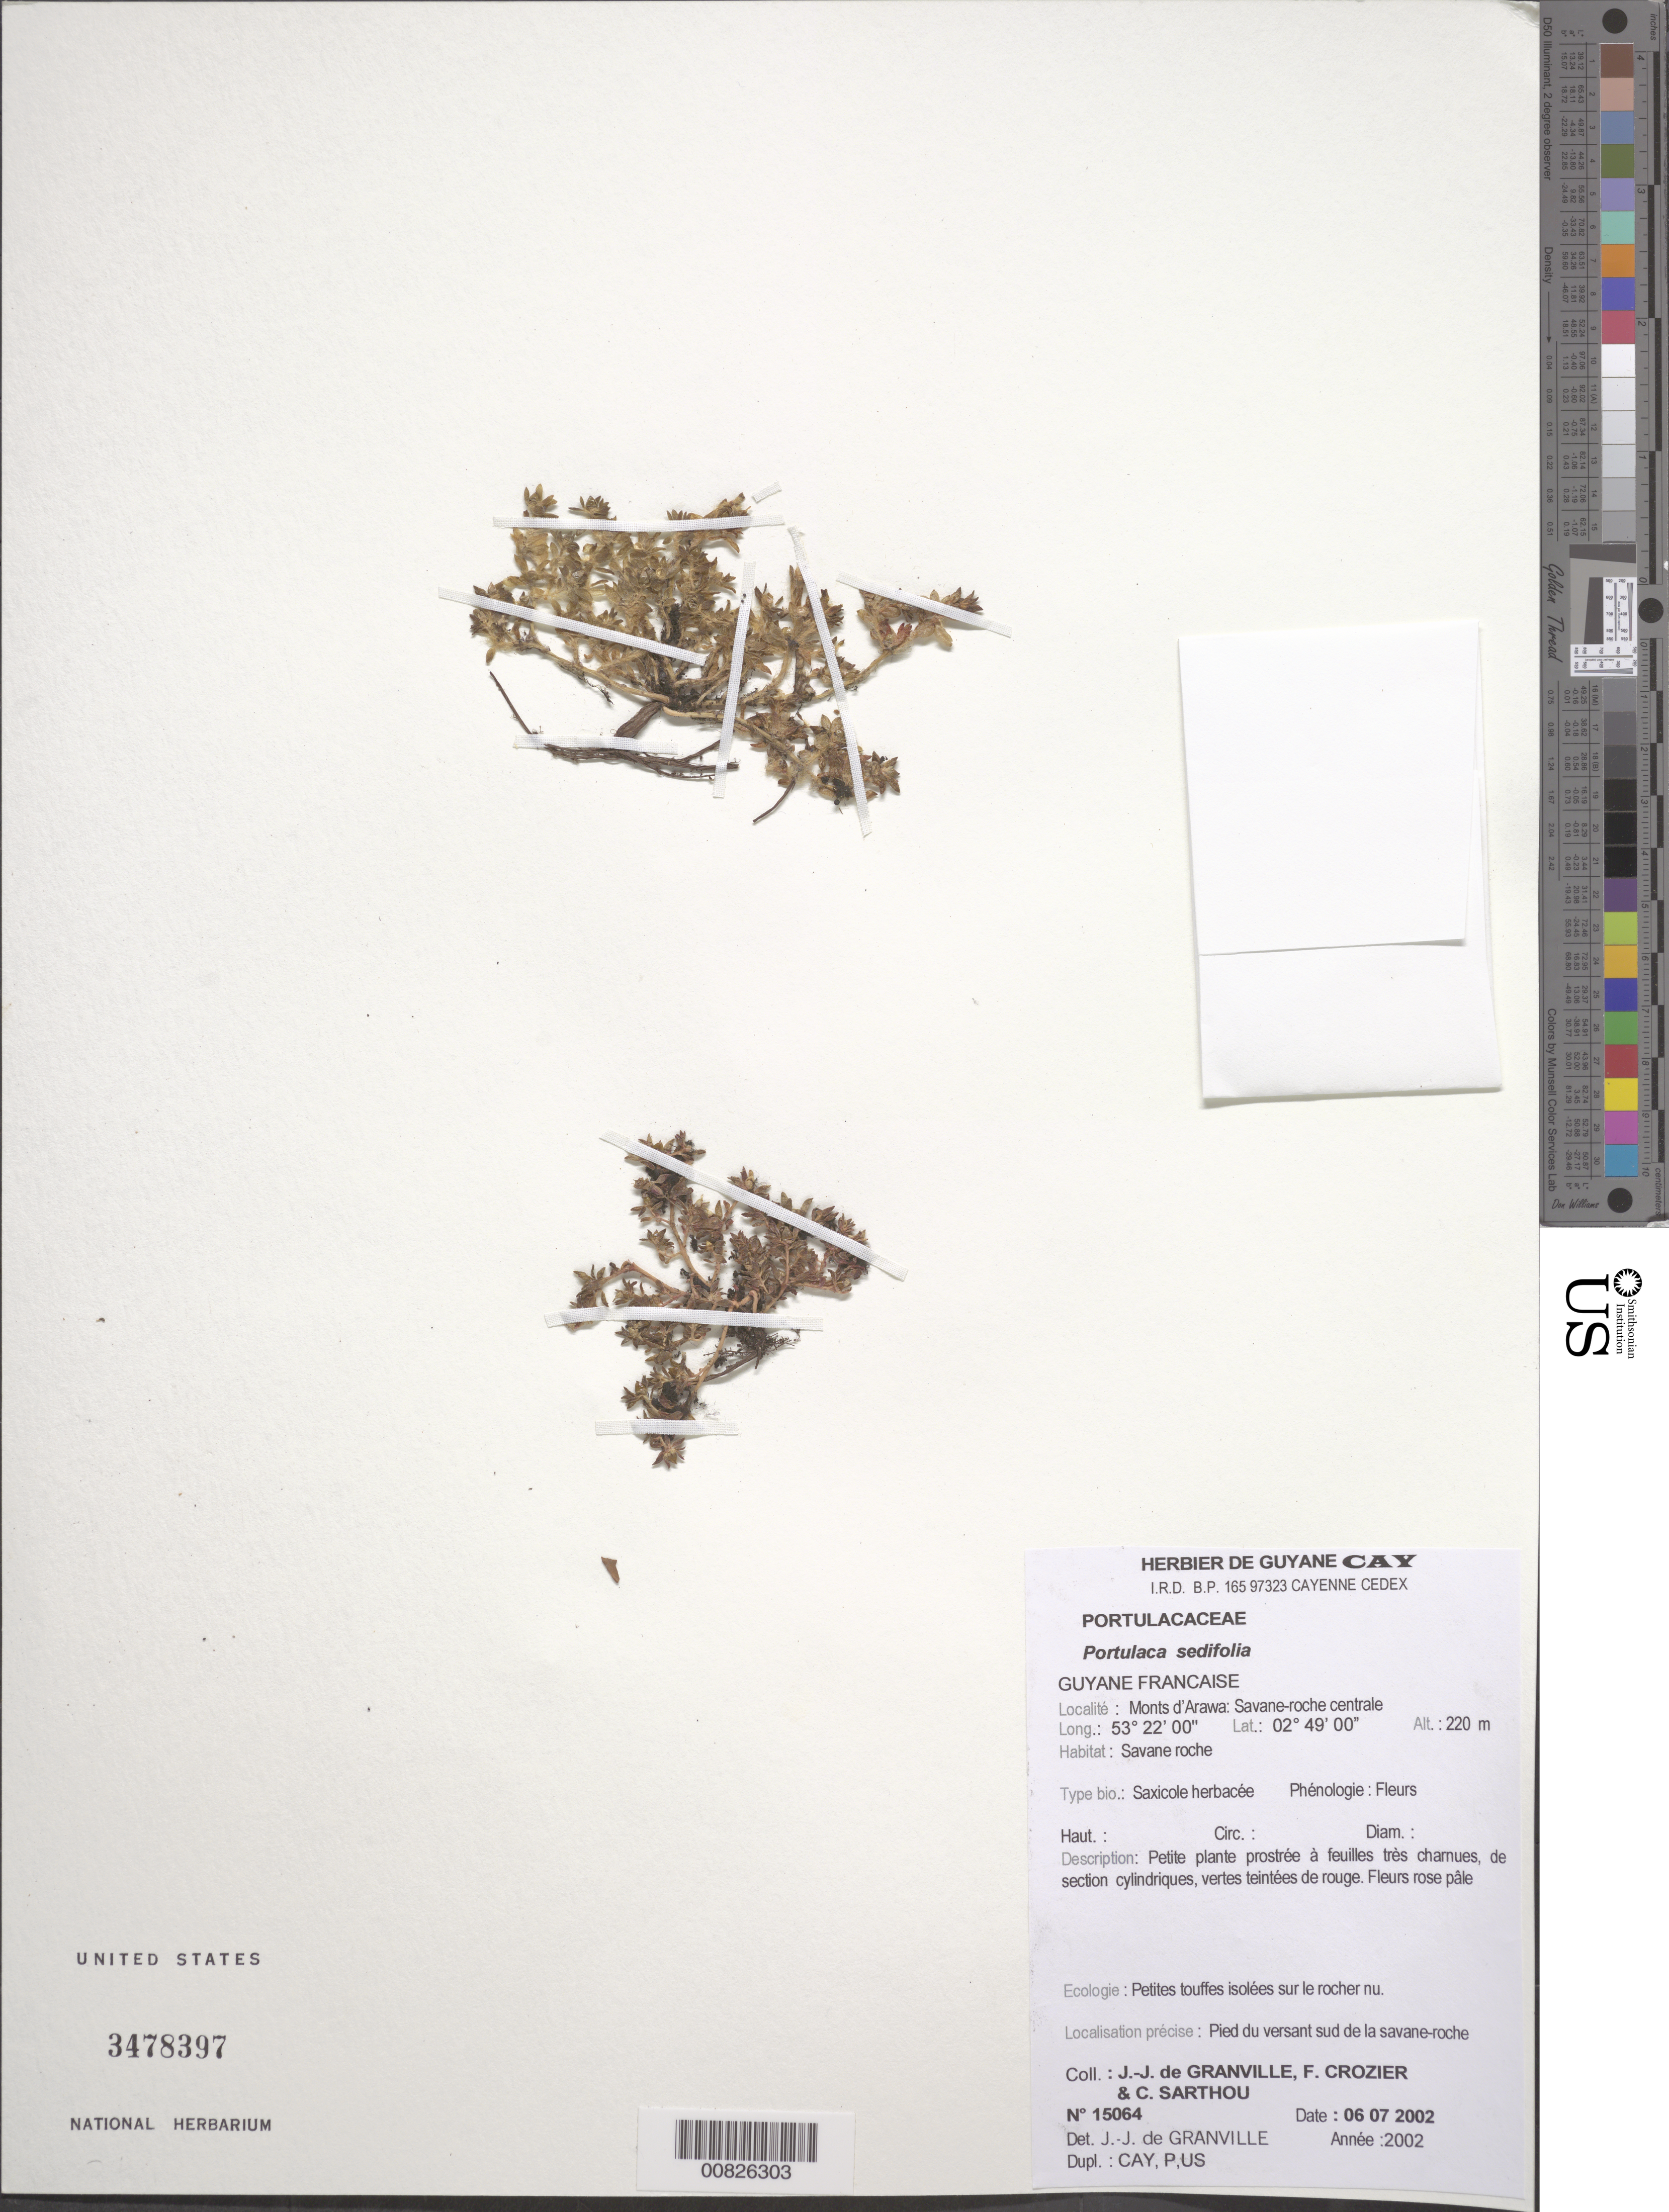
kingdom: Plantae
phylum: Tracheophyta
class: Magnoliopsida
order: Caryophyllales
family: Portulacaceae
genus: Portulaca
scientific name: Portulaca sedifolia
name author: N.E. Br.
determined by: Granville, J. J. de, (CAY), Institut de Recherche pour le Developpement (IRD) (FRENCH GUIANA)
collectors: J.-J. de Granville, F. Crozier & C. Sarthou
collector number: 15064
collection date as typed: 6-Jul-02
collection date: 2002-07-06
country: French Guiana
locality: Monts d'Arawa, savane-roche centrale, pied du versant sud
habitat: Savane roche, petites touffes isolées sur le rocher nu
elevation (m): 220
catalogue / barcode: US 3478397